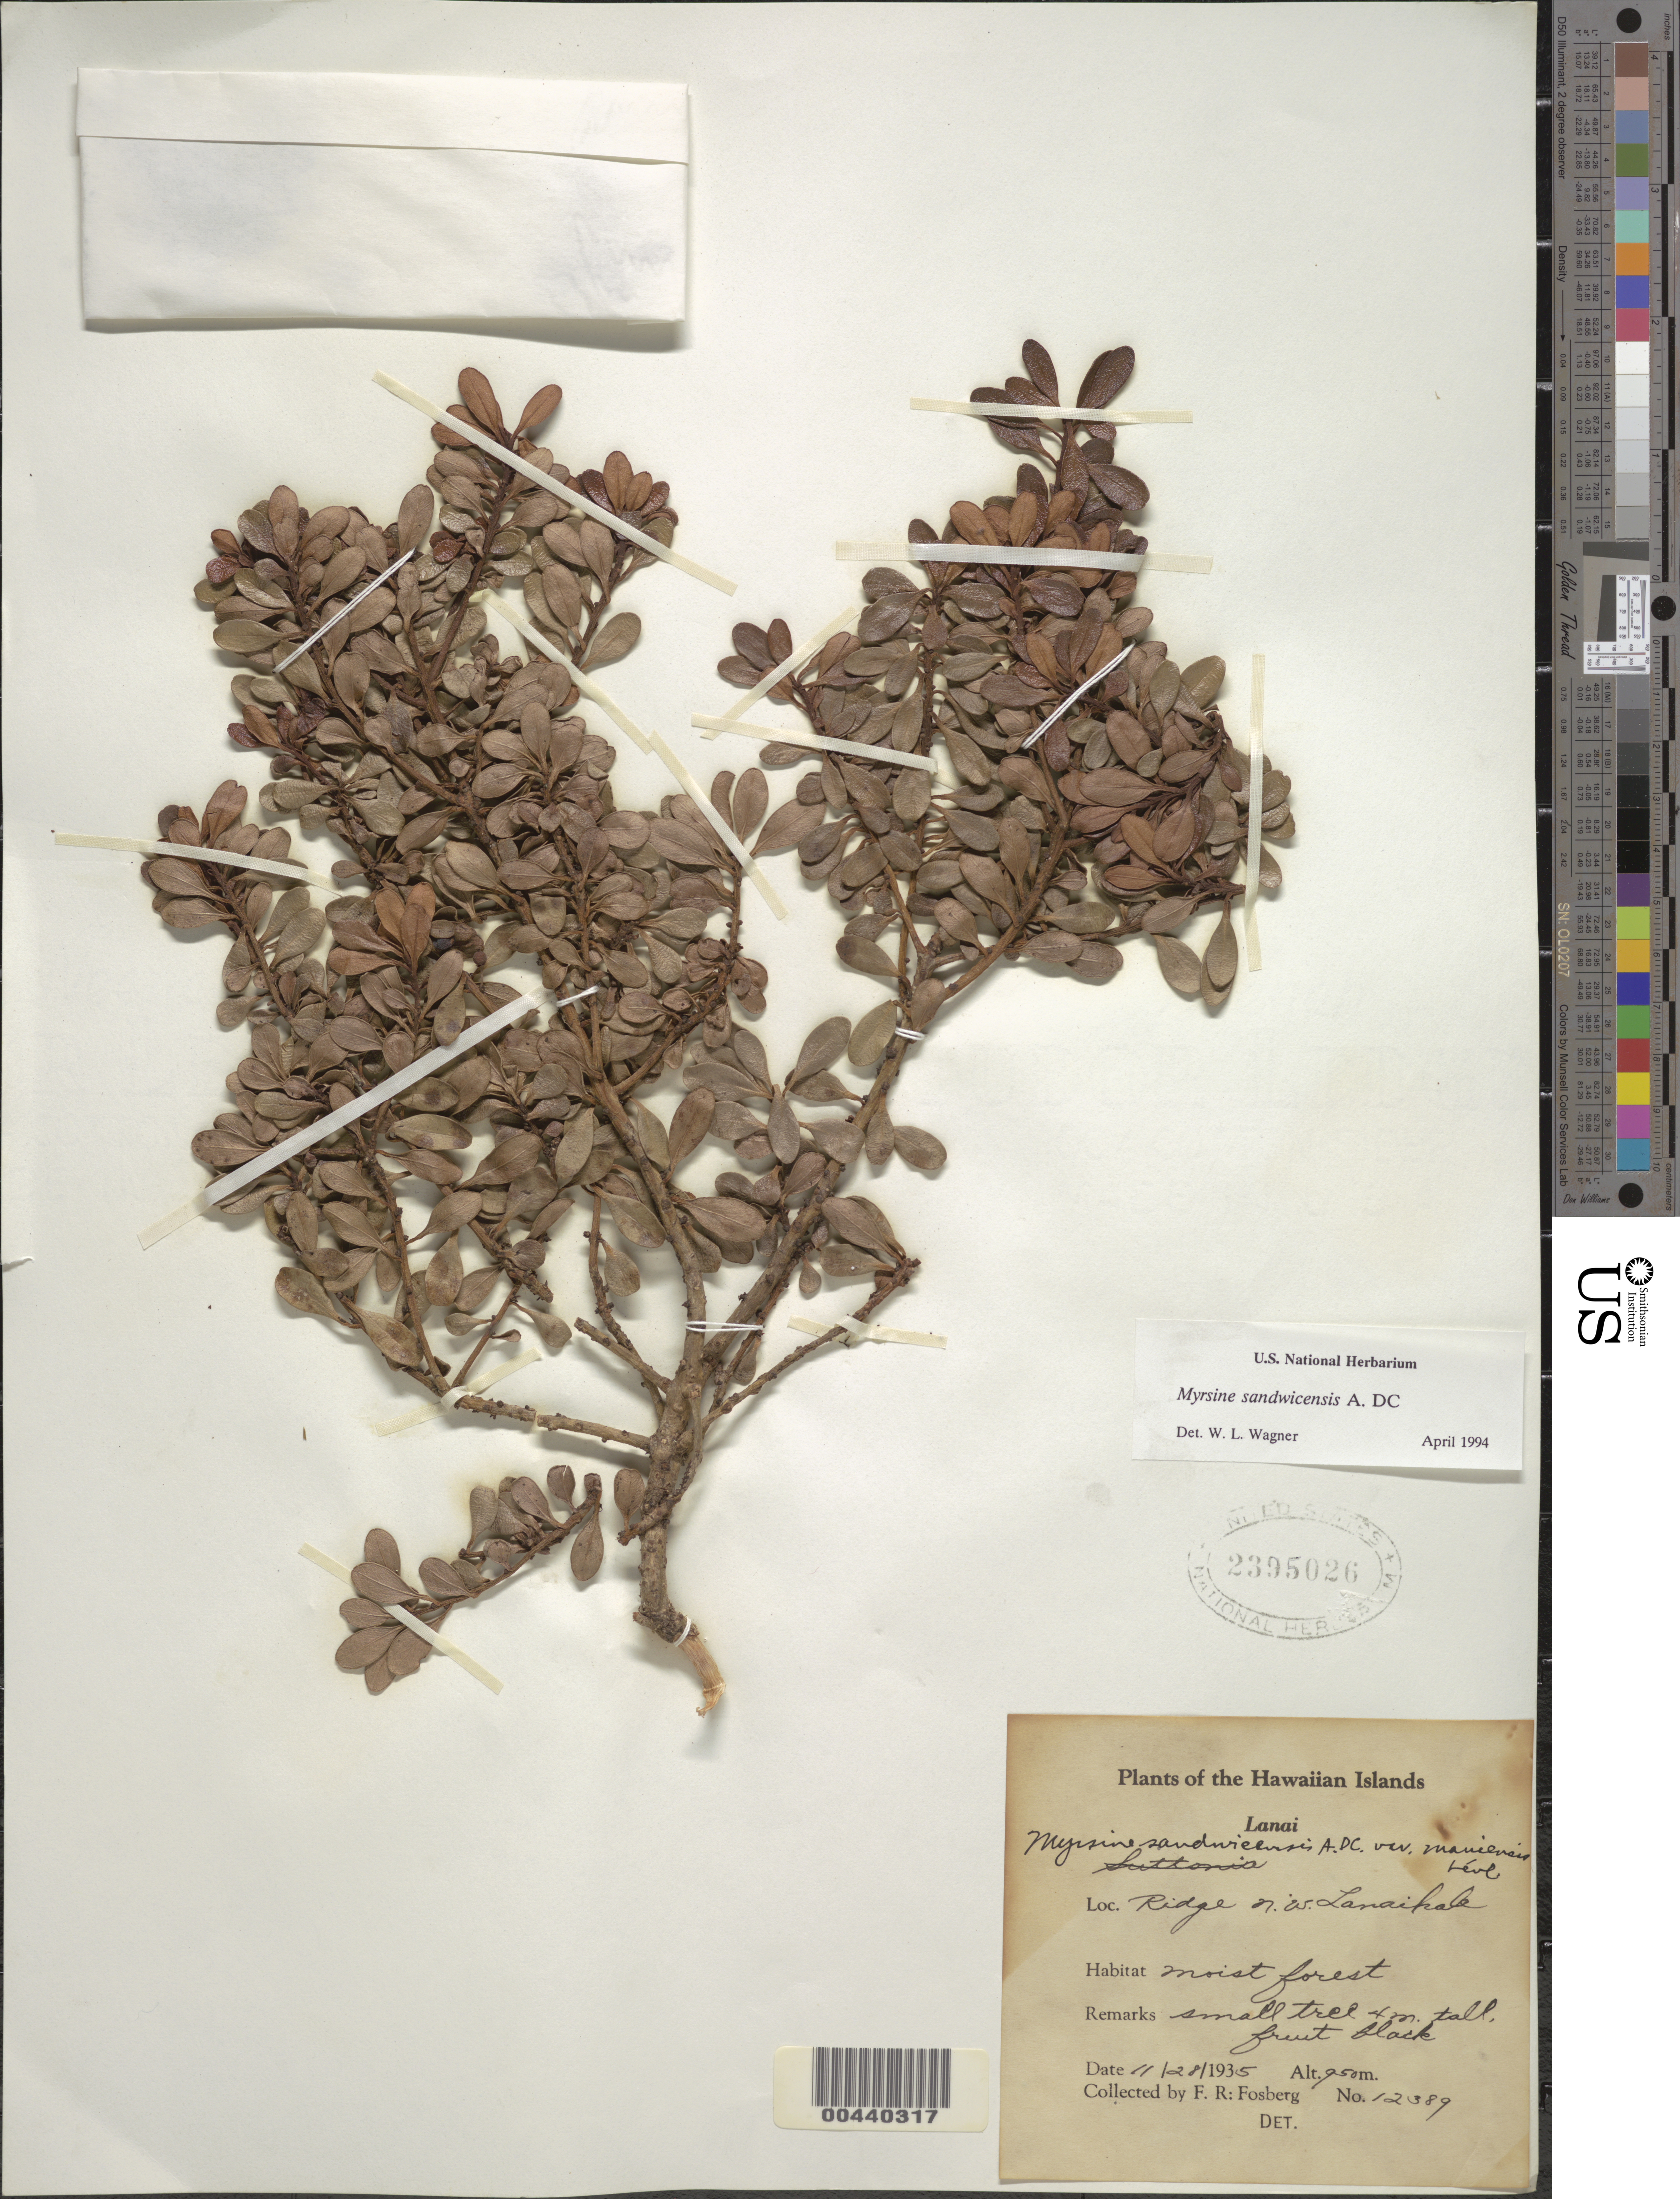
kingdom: Plantae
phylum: Tracheophyta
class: Magnoliopsida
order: Ericales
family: Primulaceae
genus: Myrsine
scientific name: Myrsine sandwicensis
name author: A. DC.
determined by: Wagner, W. L., (BOT), Smithsonian Institution - National Museum of Natural History (UNITED STATES)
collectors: F. R. Fosberg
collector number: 12389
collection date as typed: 28 Nov 1935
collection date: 1935-11-28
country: United States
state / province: Hawaii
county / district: Maui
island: Lana'i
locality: Ridge NW Lanaihale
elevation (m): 950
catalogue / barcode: US 2395026